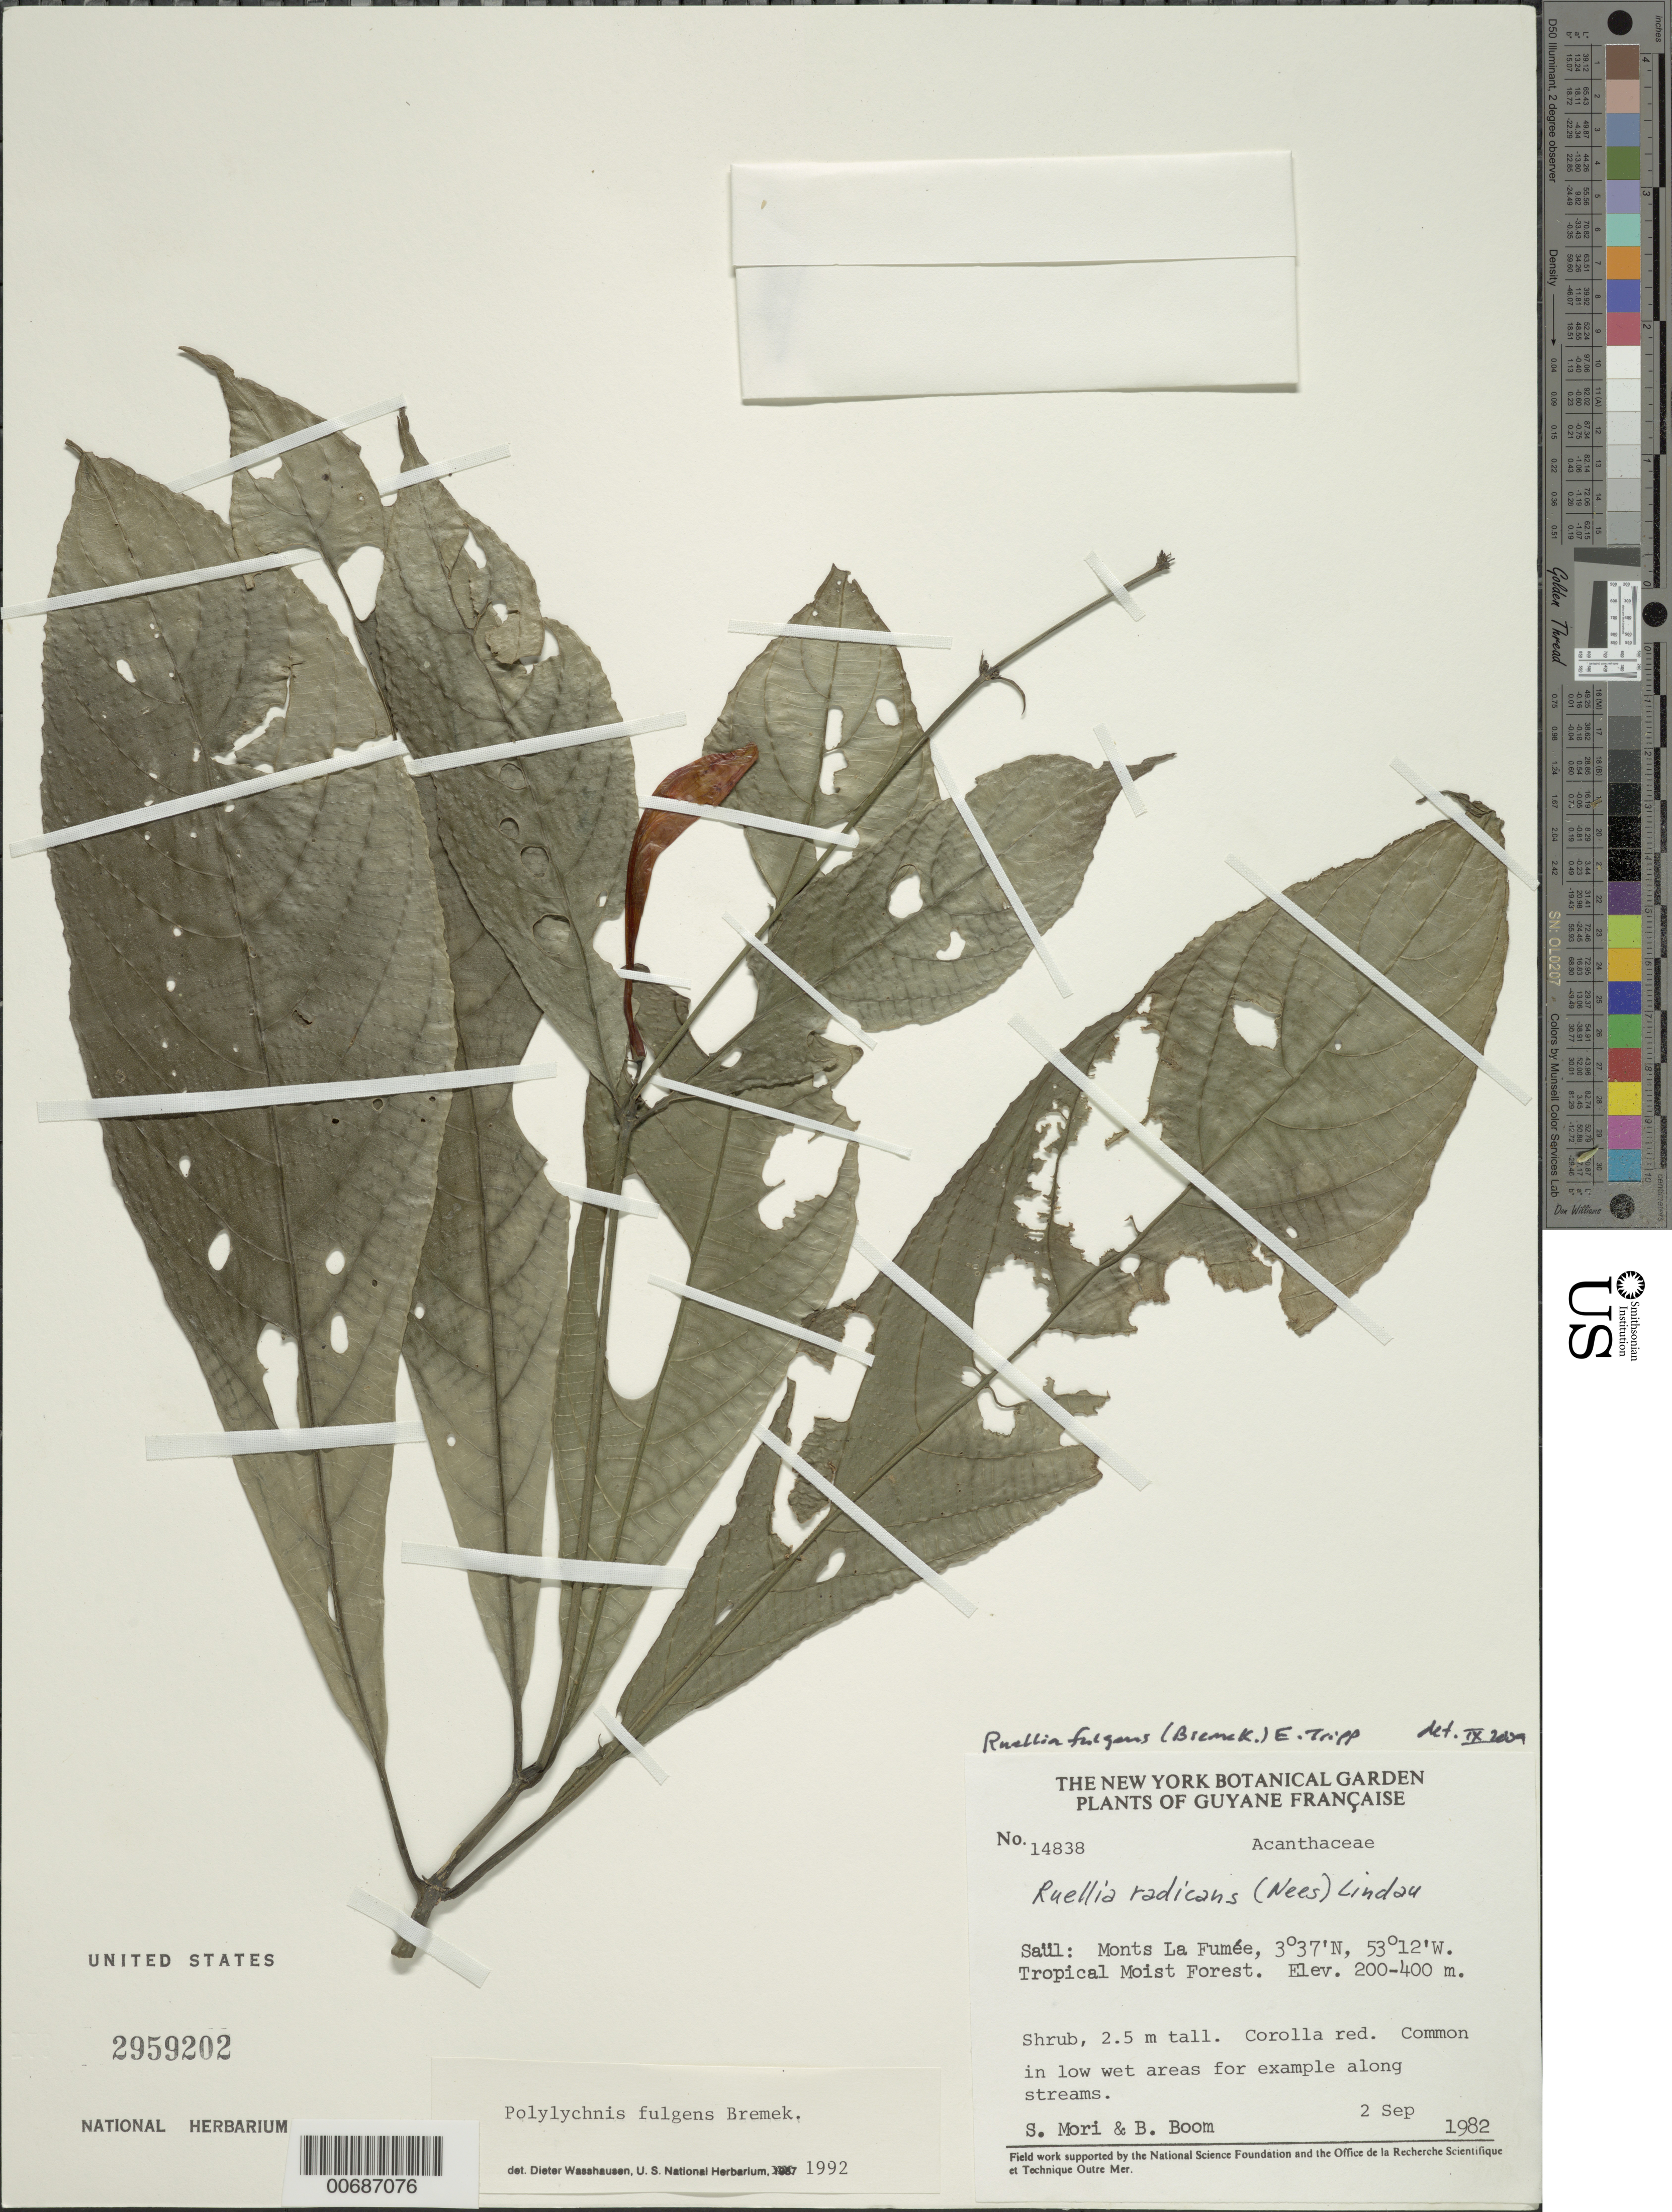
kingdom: Plantae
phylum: Tracheophyta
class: Magnoliopsida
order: Lamiales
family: Acanthaceae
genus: Polylychnis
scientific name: Polylychnis fulgens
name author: Bremek.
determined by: Wasshausen, Dieter C., (BOT), Smithsonian Institution - National Museum of Natural History (UNITED STATES)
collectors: S. Mori & B. M. Boom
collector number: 14838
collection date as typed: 2-Sep-82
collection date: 1982-09-02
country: French Guiana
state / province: Saint-Laurent-du-Maroni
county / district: Saül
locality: Saül, Monts La Fumée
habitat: Tropical moist forest; in low wet areas for example along streams.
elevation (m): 200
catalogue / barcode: US 2959202